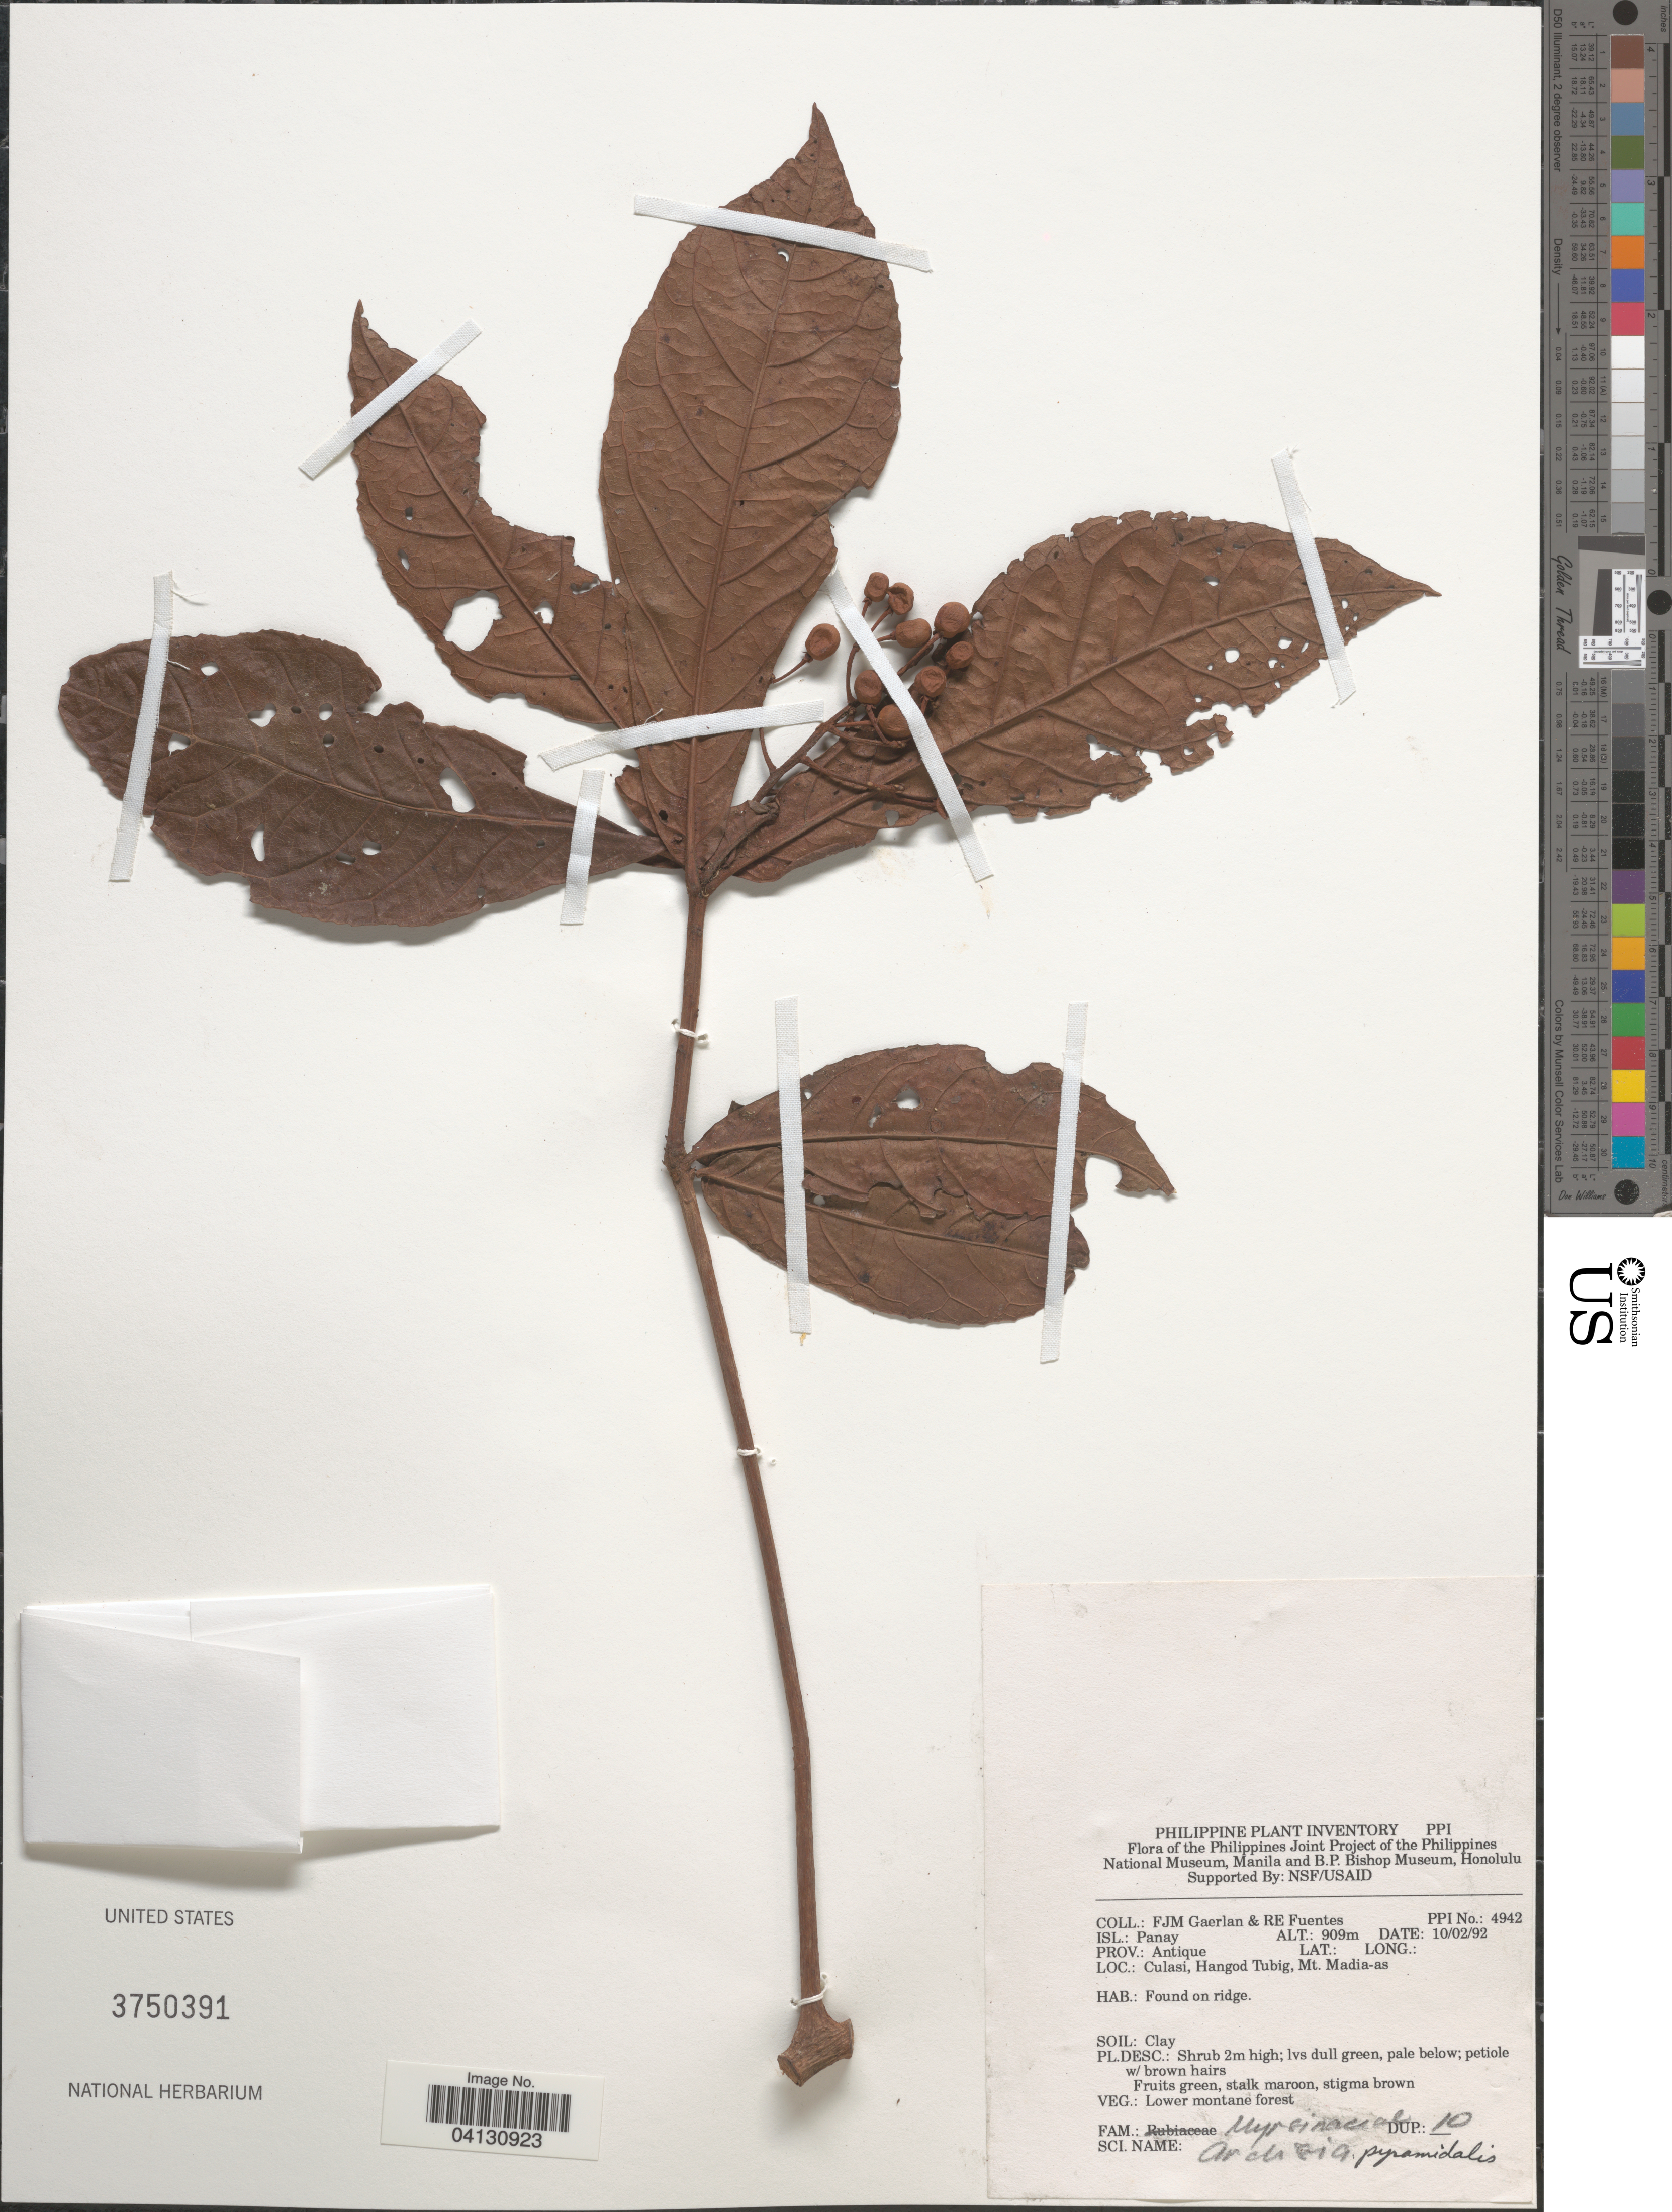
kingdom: Plantae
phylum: Tracheophyta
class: Magnoliopsida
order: Ericales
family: Primulaceae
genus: Ardisia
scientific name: Ardisia pyramidalis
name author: (Cav.) Pers.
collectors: F. Gaerlan & R. Fuentes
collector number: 4942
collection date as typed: Transcribed d/m/y: 10/2/92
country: Philippines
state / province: Western Visayas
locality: Isl.: Panay. Prov.: Antique. Culasi, Hangod Tubig, Mt. Madia-as.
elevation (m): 909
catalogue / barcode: US 3750391